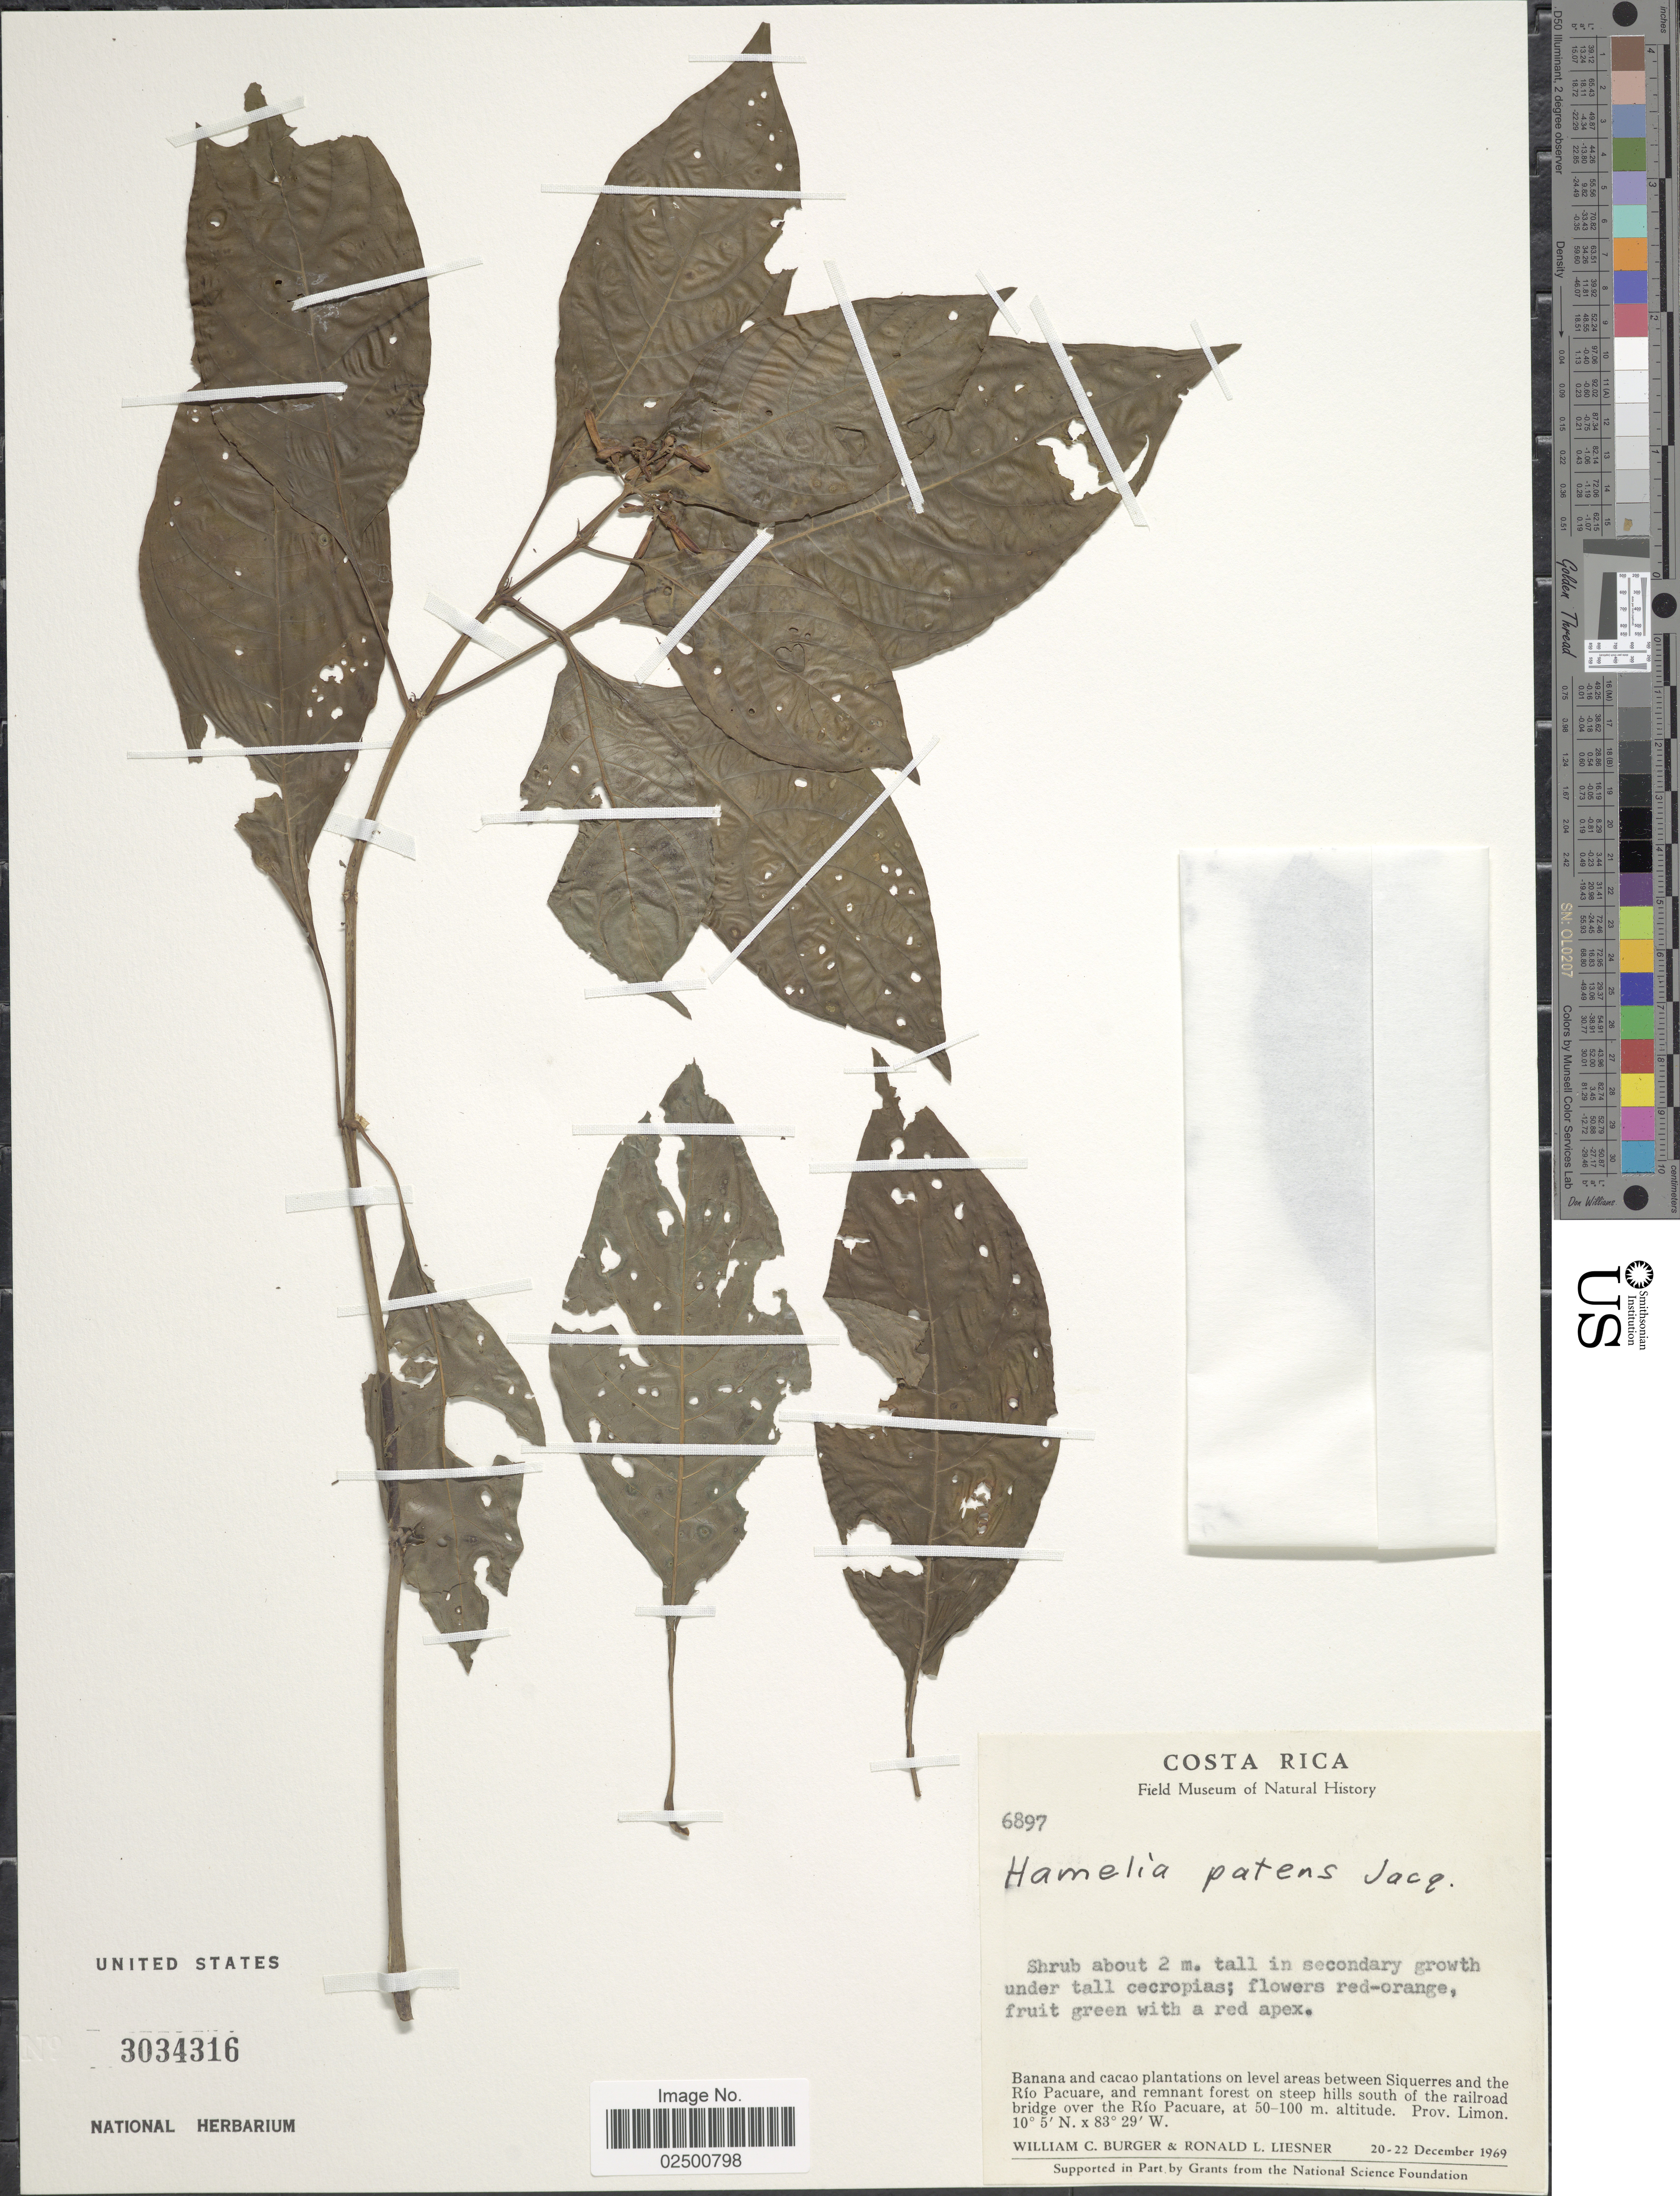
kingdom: Plantae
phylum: Tracheophyta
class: Magnoliopsida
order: Gentianales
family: Rubiaceae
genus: Hamelia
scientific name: Hamelia patens var. patens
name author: Jacq.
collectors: W. Burger & R. L. Liesner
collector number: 6897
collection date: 1969-12-20/1969-12-22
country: Costa Rica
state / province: Limón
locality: Banana and cacai plantations on level areas between Siquerres and the Rio Pacuare, and remnant forest on steep hills south of the railroad bridge over the Rio Pacuare. Prov. Limon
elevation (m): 50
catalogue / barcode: US 3034316